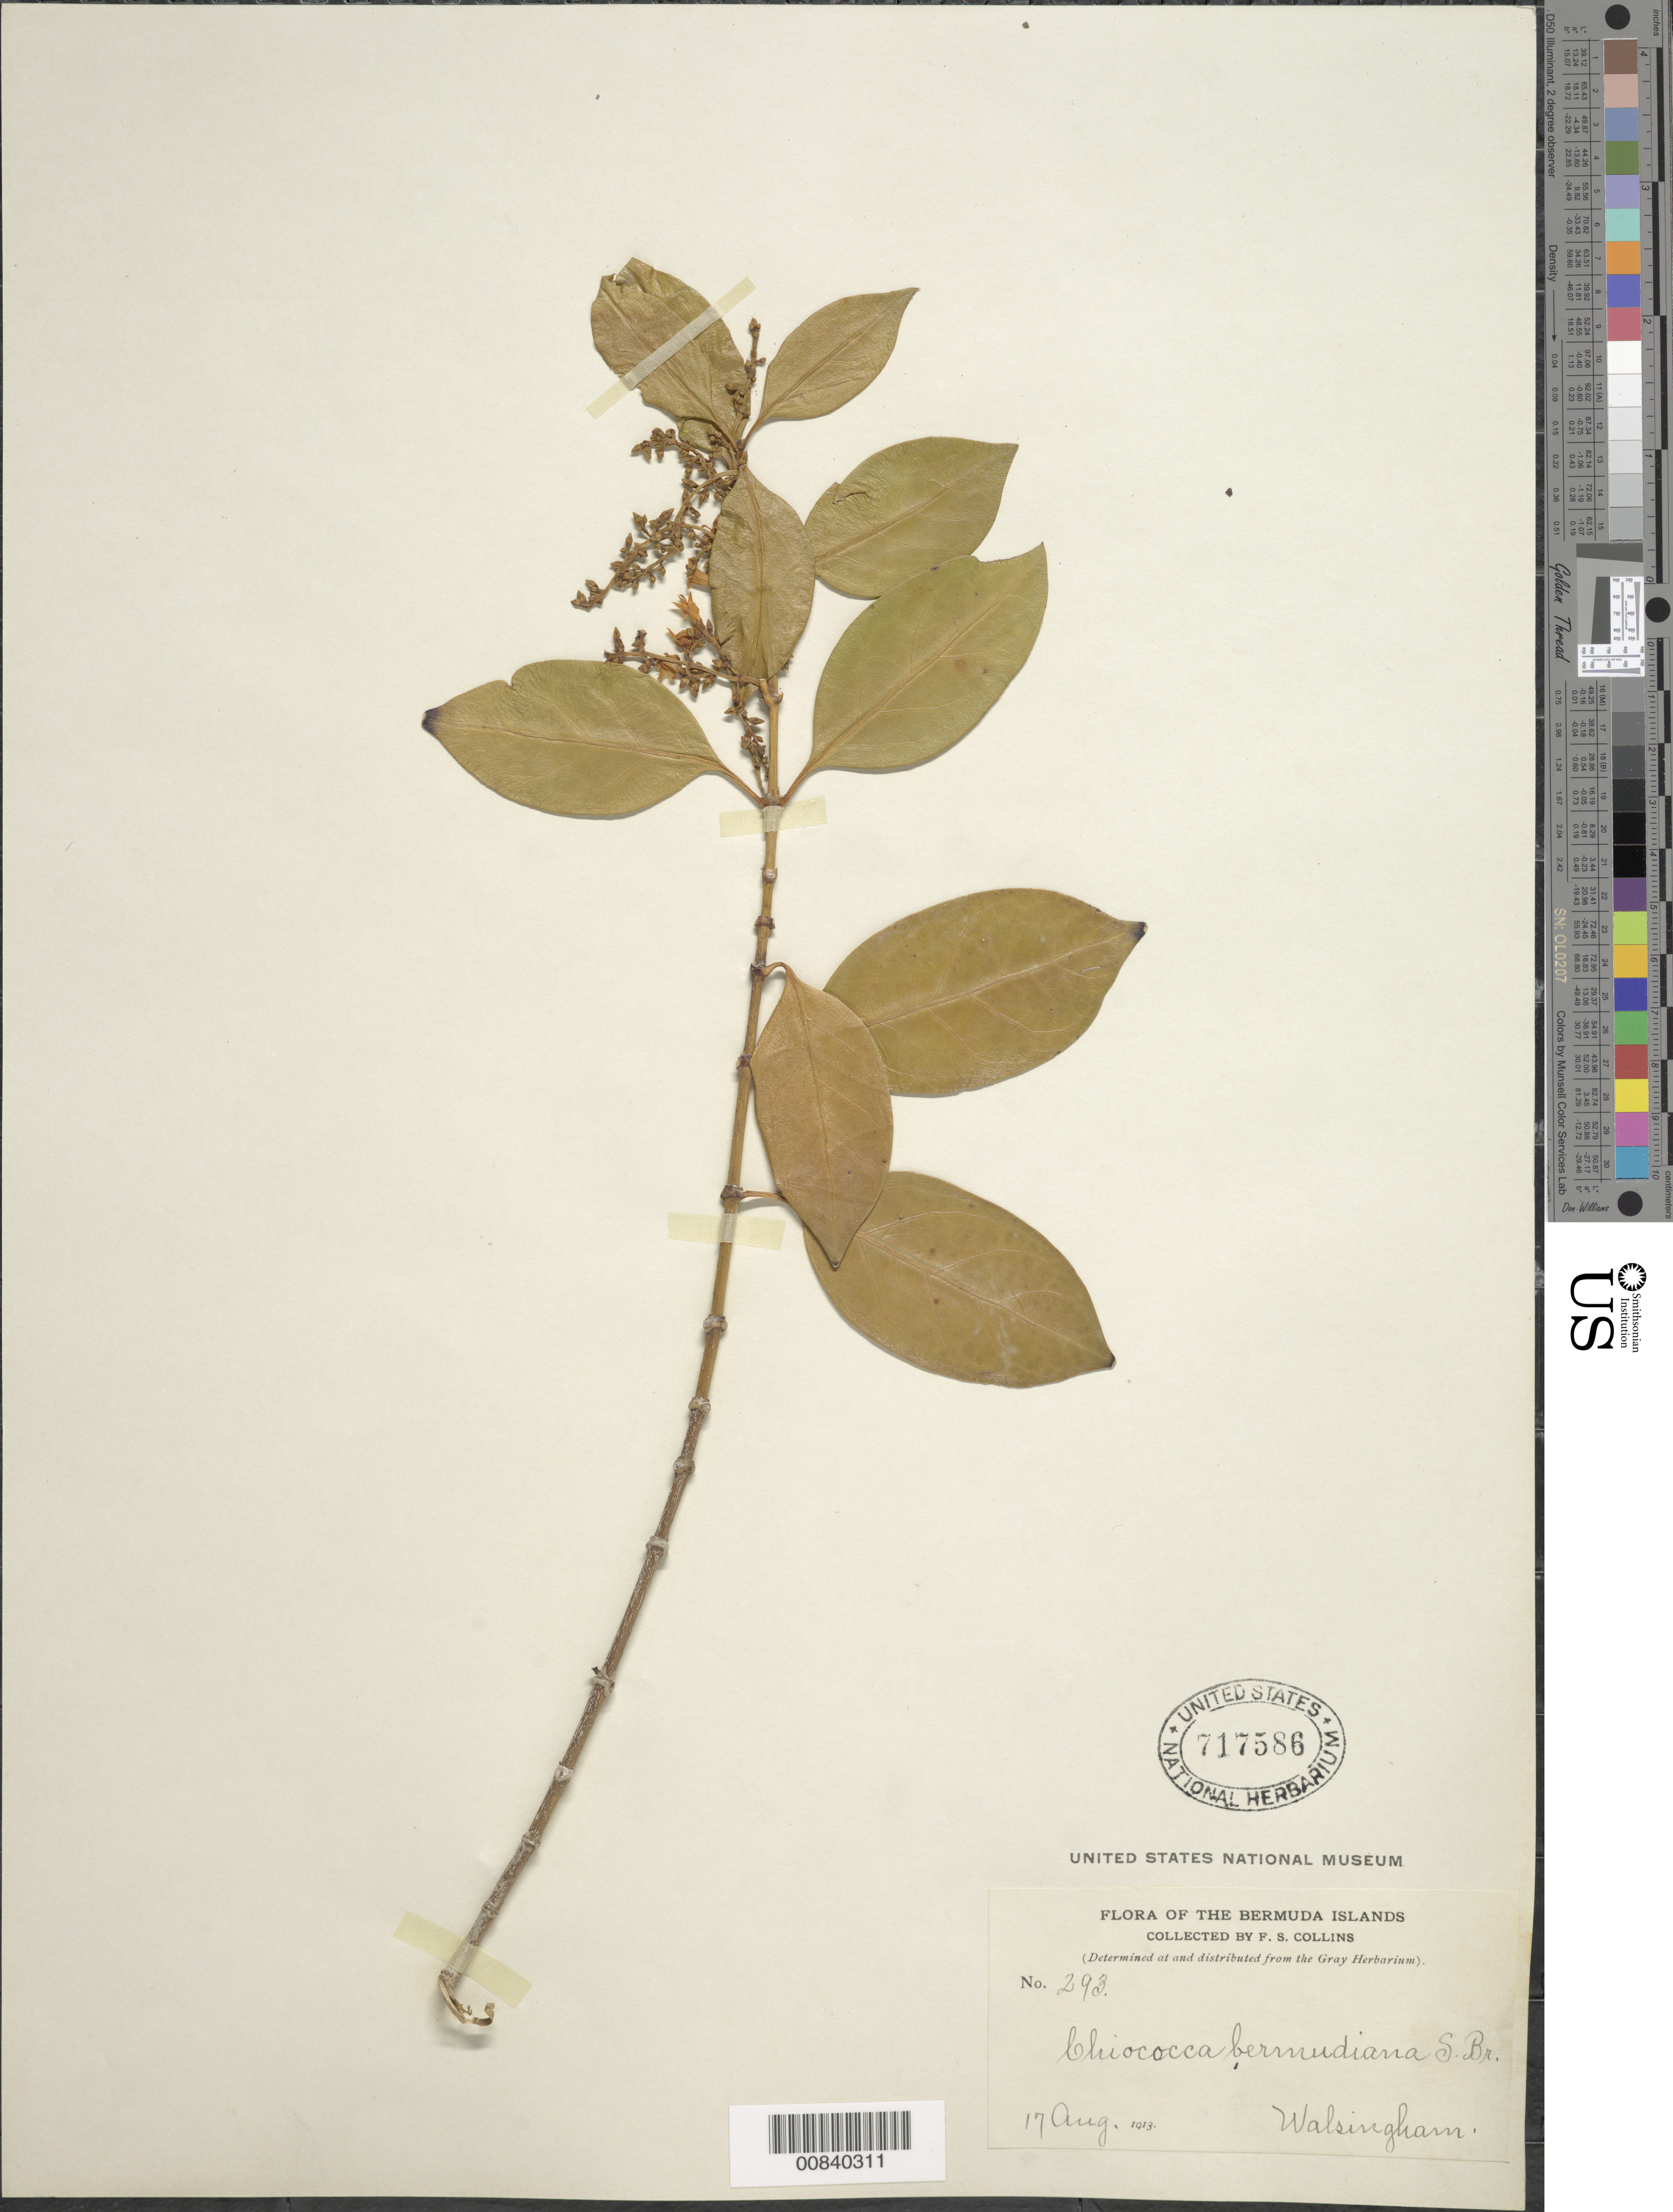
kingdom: Plantae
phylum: Tracheophyta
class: Magnoliopsida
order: Gentianales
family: Rubiaceae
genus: Chiococca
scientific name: Chiococca alba subsp. alba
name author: (L.) Hitchc.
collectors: F. Collins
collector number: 293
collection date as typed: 17 Aug 1913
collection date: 1913-08-17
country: Bermuda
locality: Walsingham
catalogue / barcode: US 717586